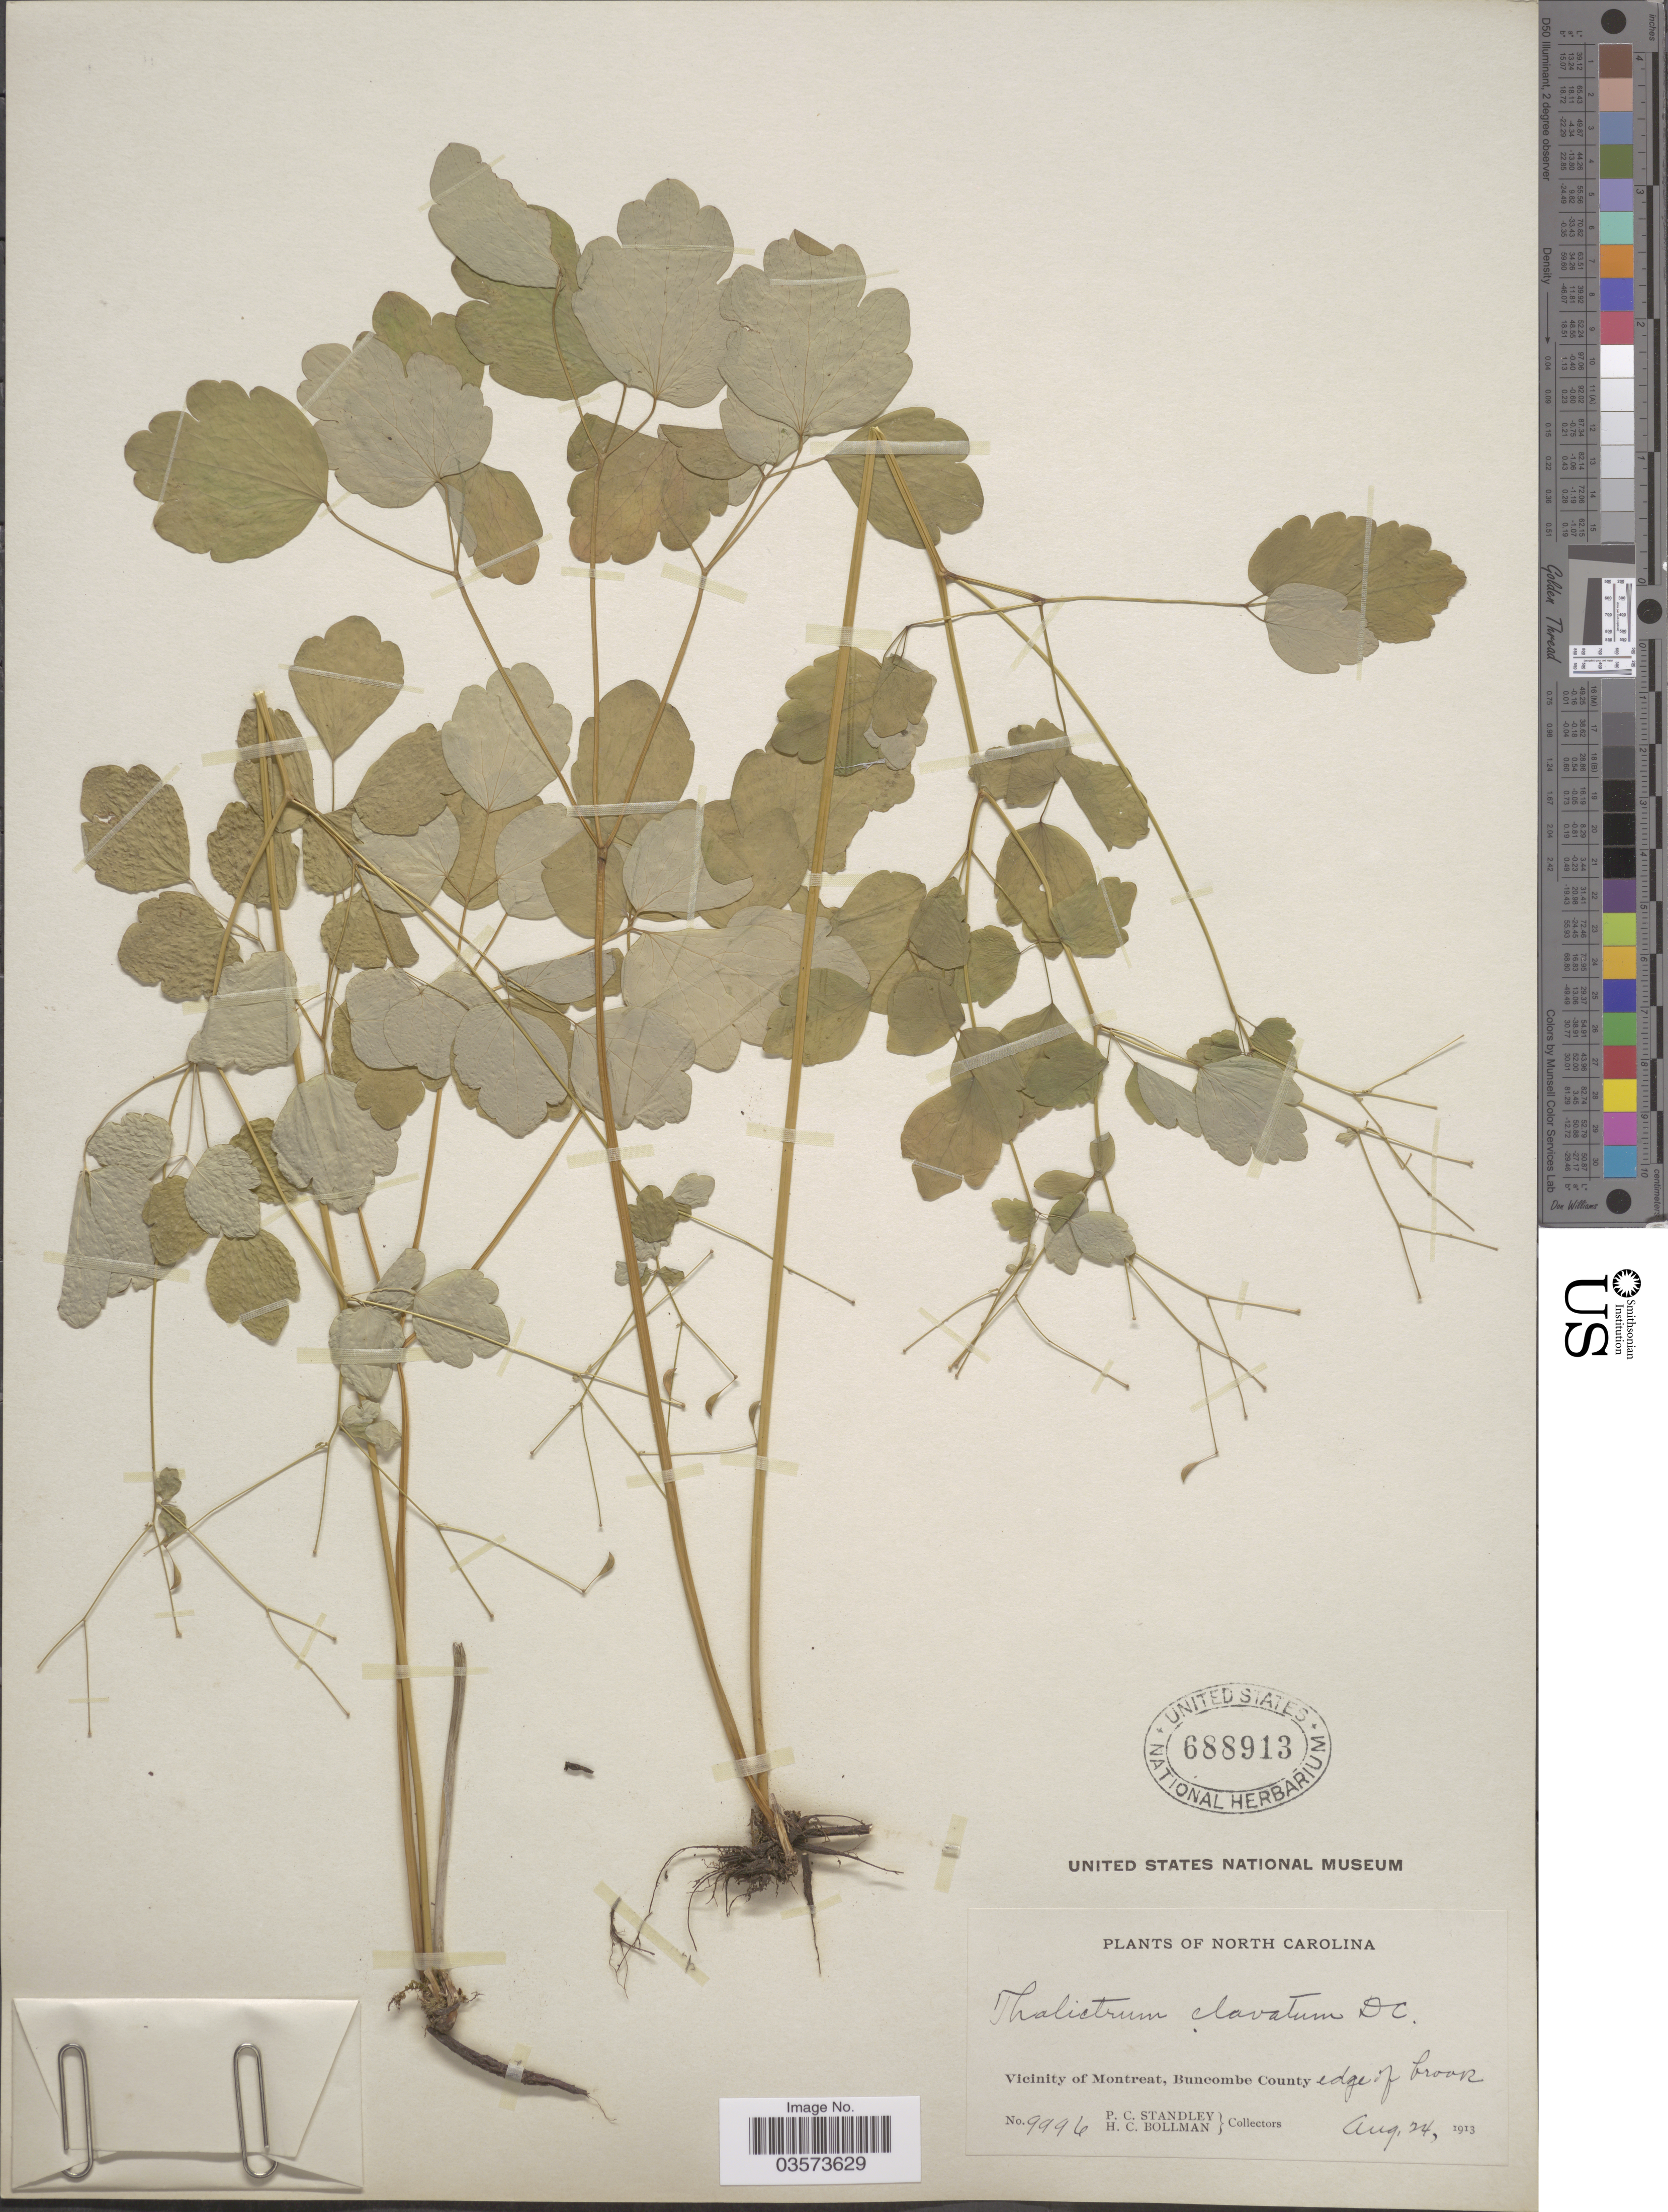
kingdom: Plantae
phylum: Tracheophyta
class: Magnoliopsida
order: Ranunculales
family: Ranunculaceae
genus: Thalictrum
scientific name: Thalictrum clavatum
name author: DC.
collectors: P. C. Standley & H. C. Bollman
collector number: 9996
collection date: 1913-08-24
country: United States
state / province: North Carolina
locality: Vicinity of Montreat, Buncombe County edge of brook.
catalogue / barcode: US 688913